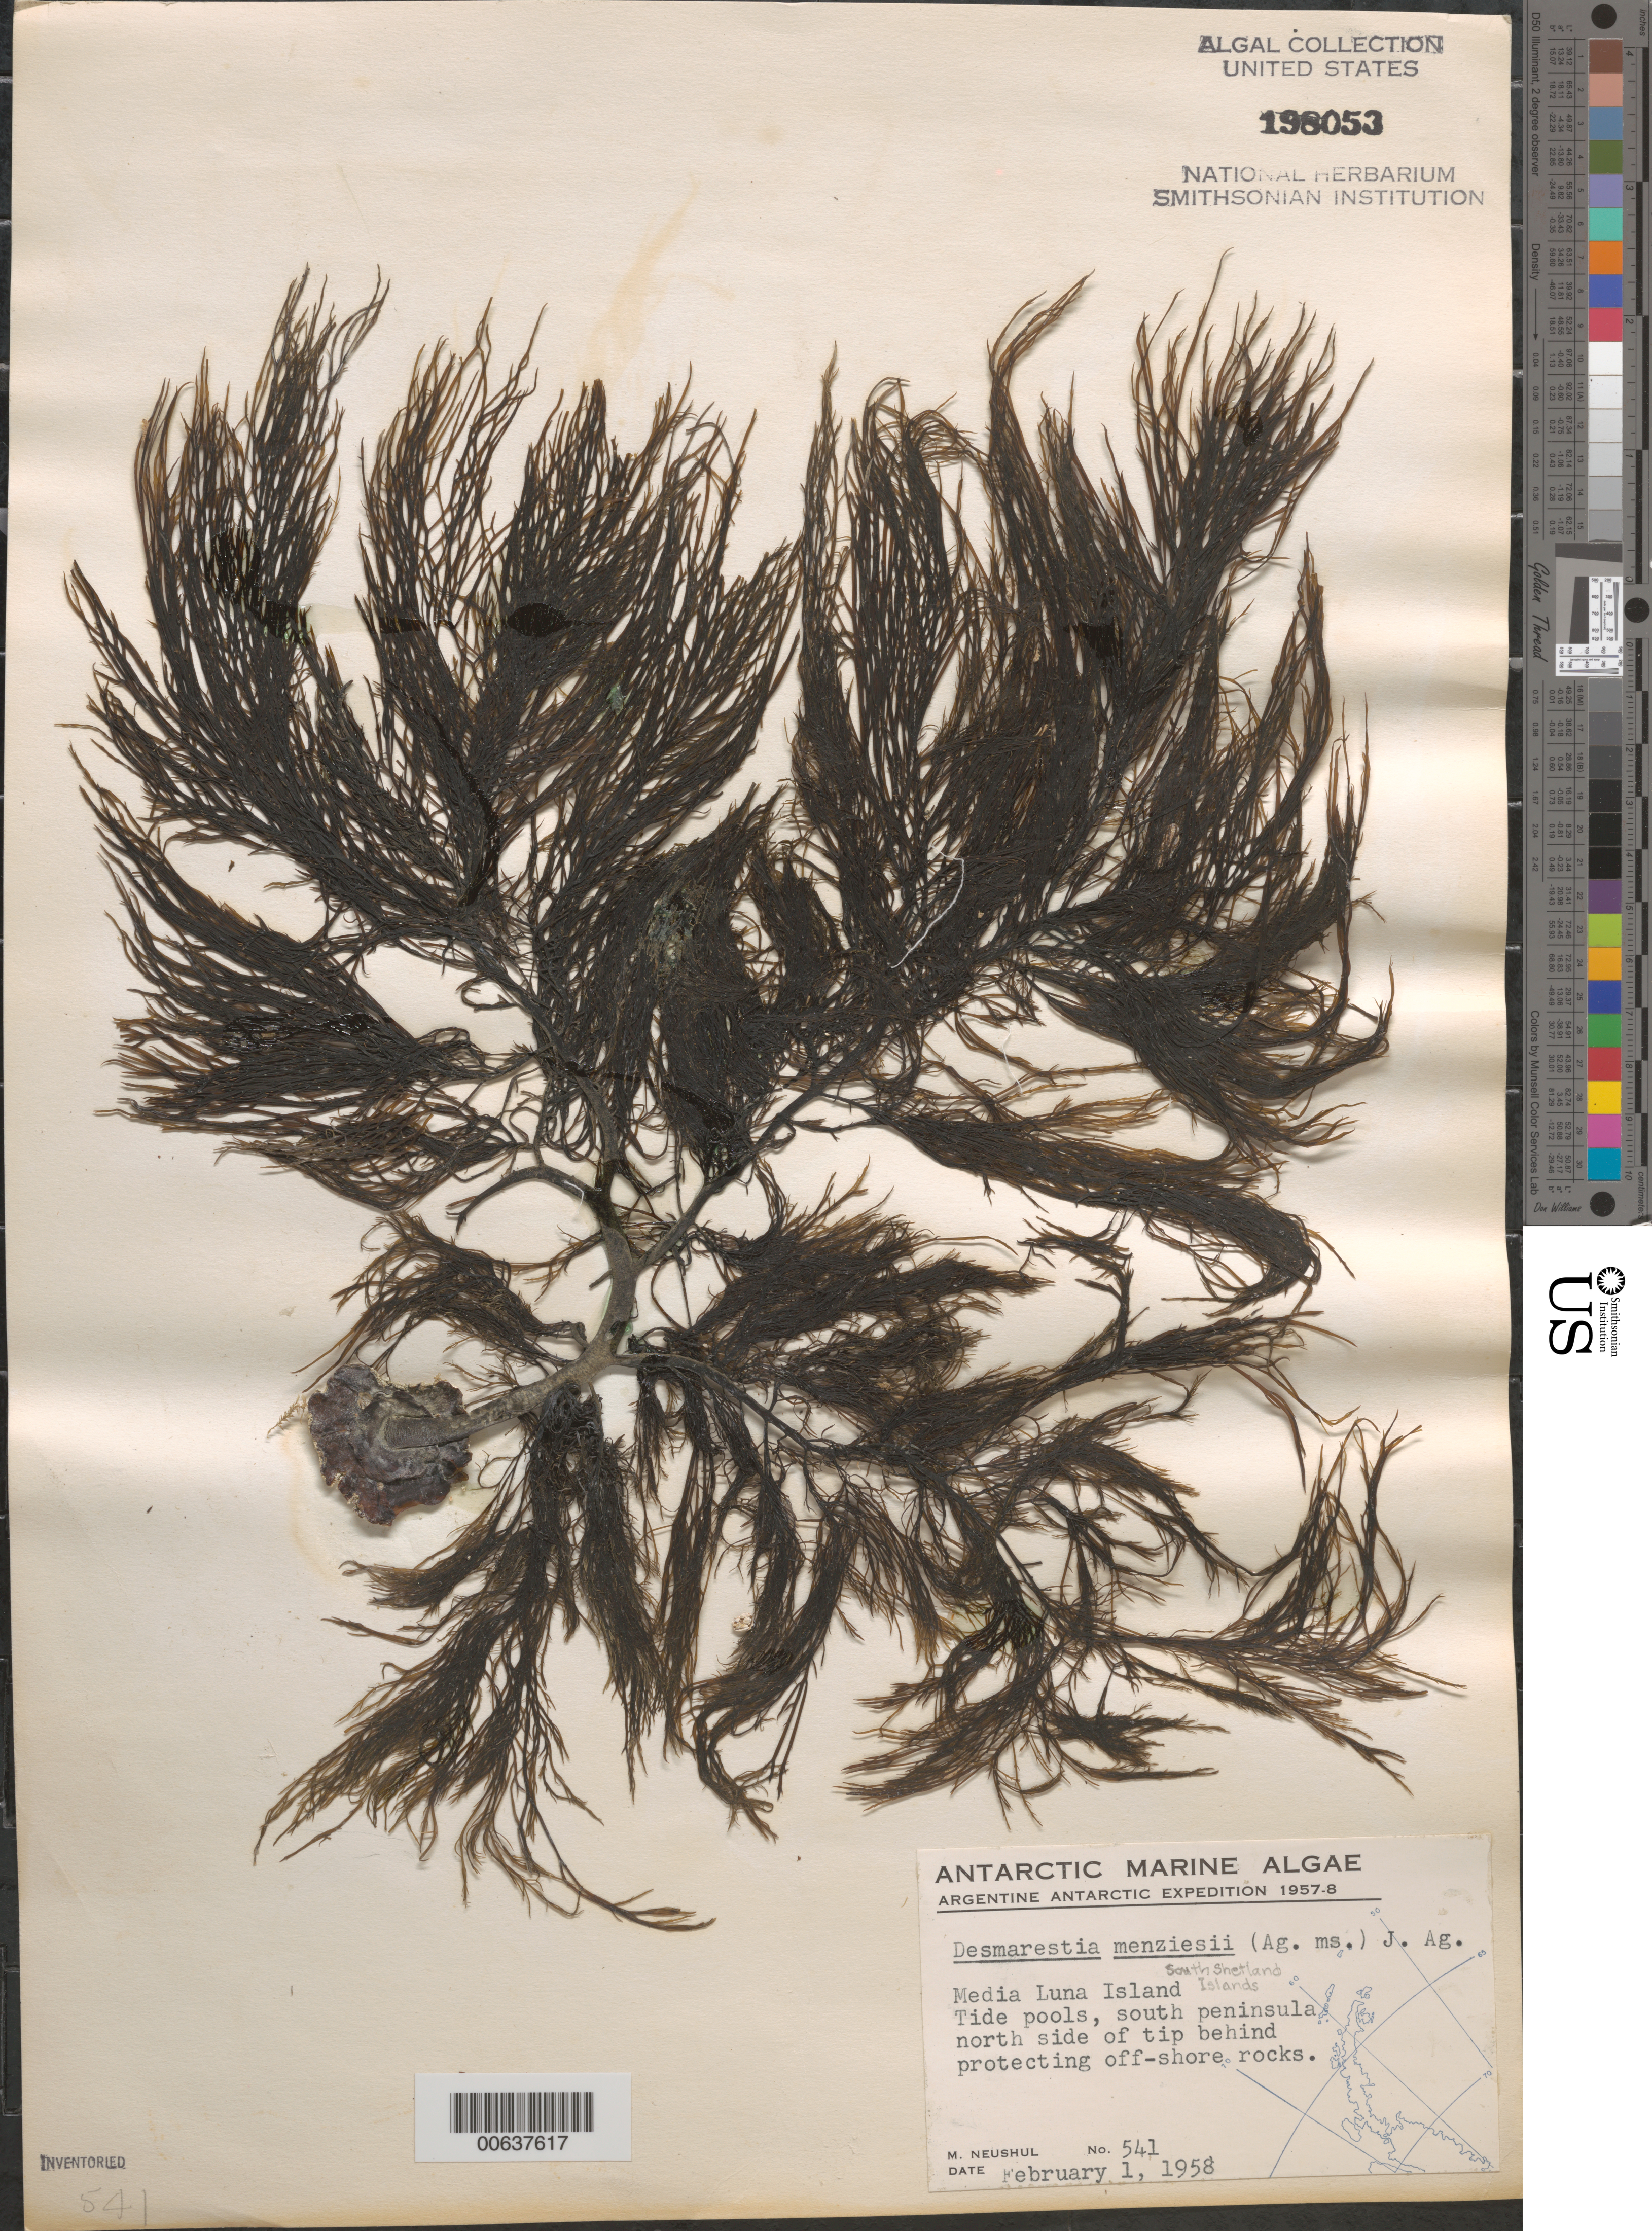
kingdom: Chromista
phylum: Ochrophyta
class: Phaeophyceae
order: Desmarestiales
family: Desmarestiaceae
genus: Desmarestia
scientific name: Desmarestia menziesii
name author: J. Agardh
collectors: M. Neushul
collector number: Neushul 541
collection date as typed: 01 Feb 1958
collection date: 1958-02-01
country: Antarctica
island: Half Moon Island (Media Luna Island)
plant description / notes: Argentine Antarctic Expedition, 1957-1958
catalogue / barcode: US 198053